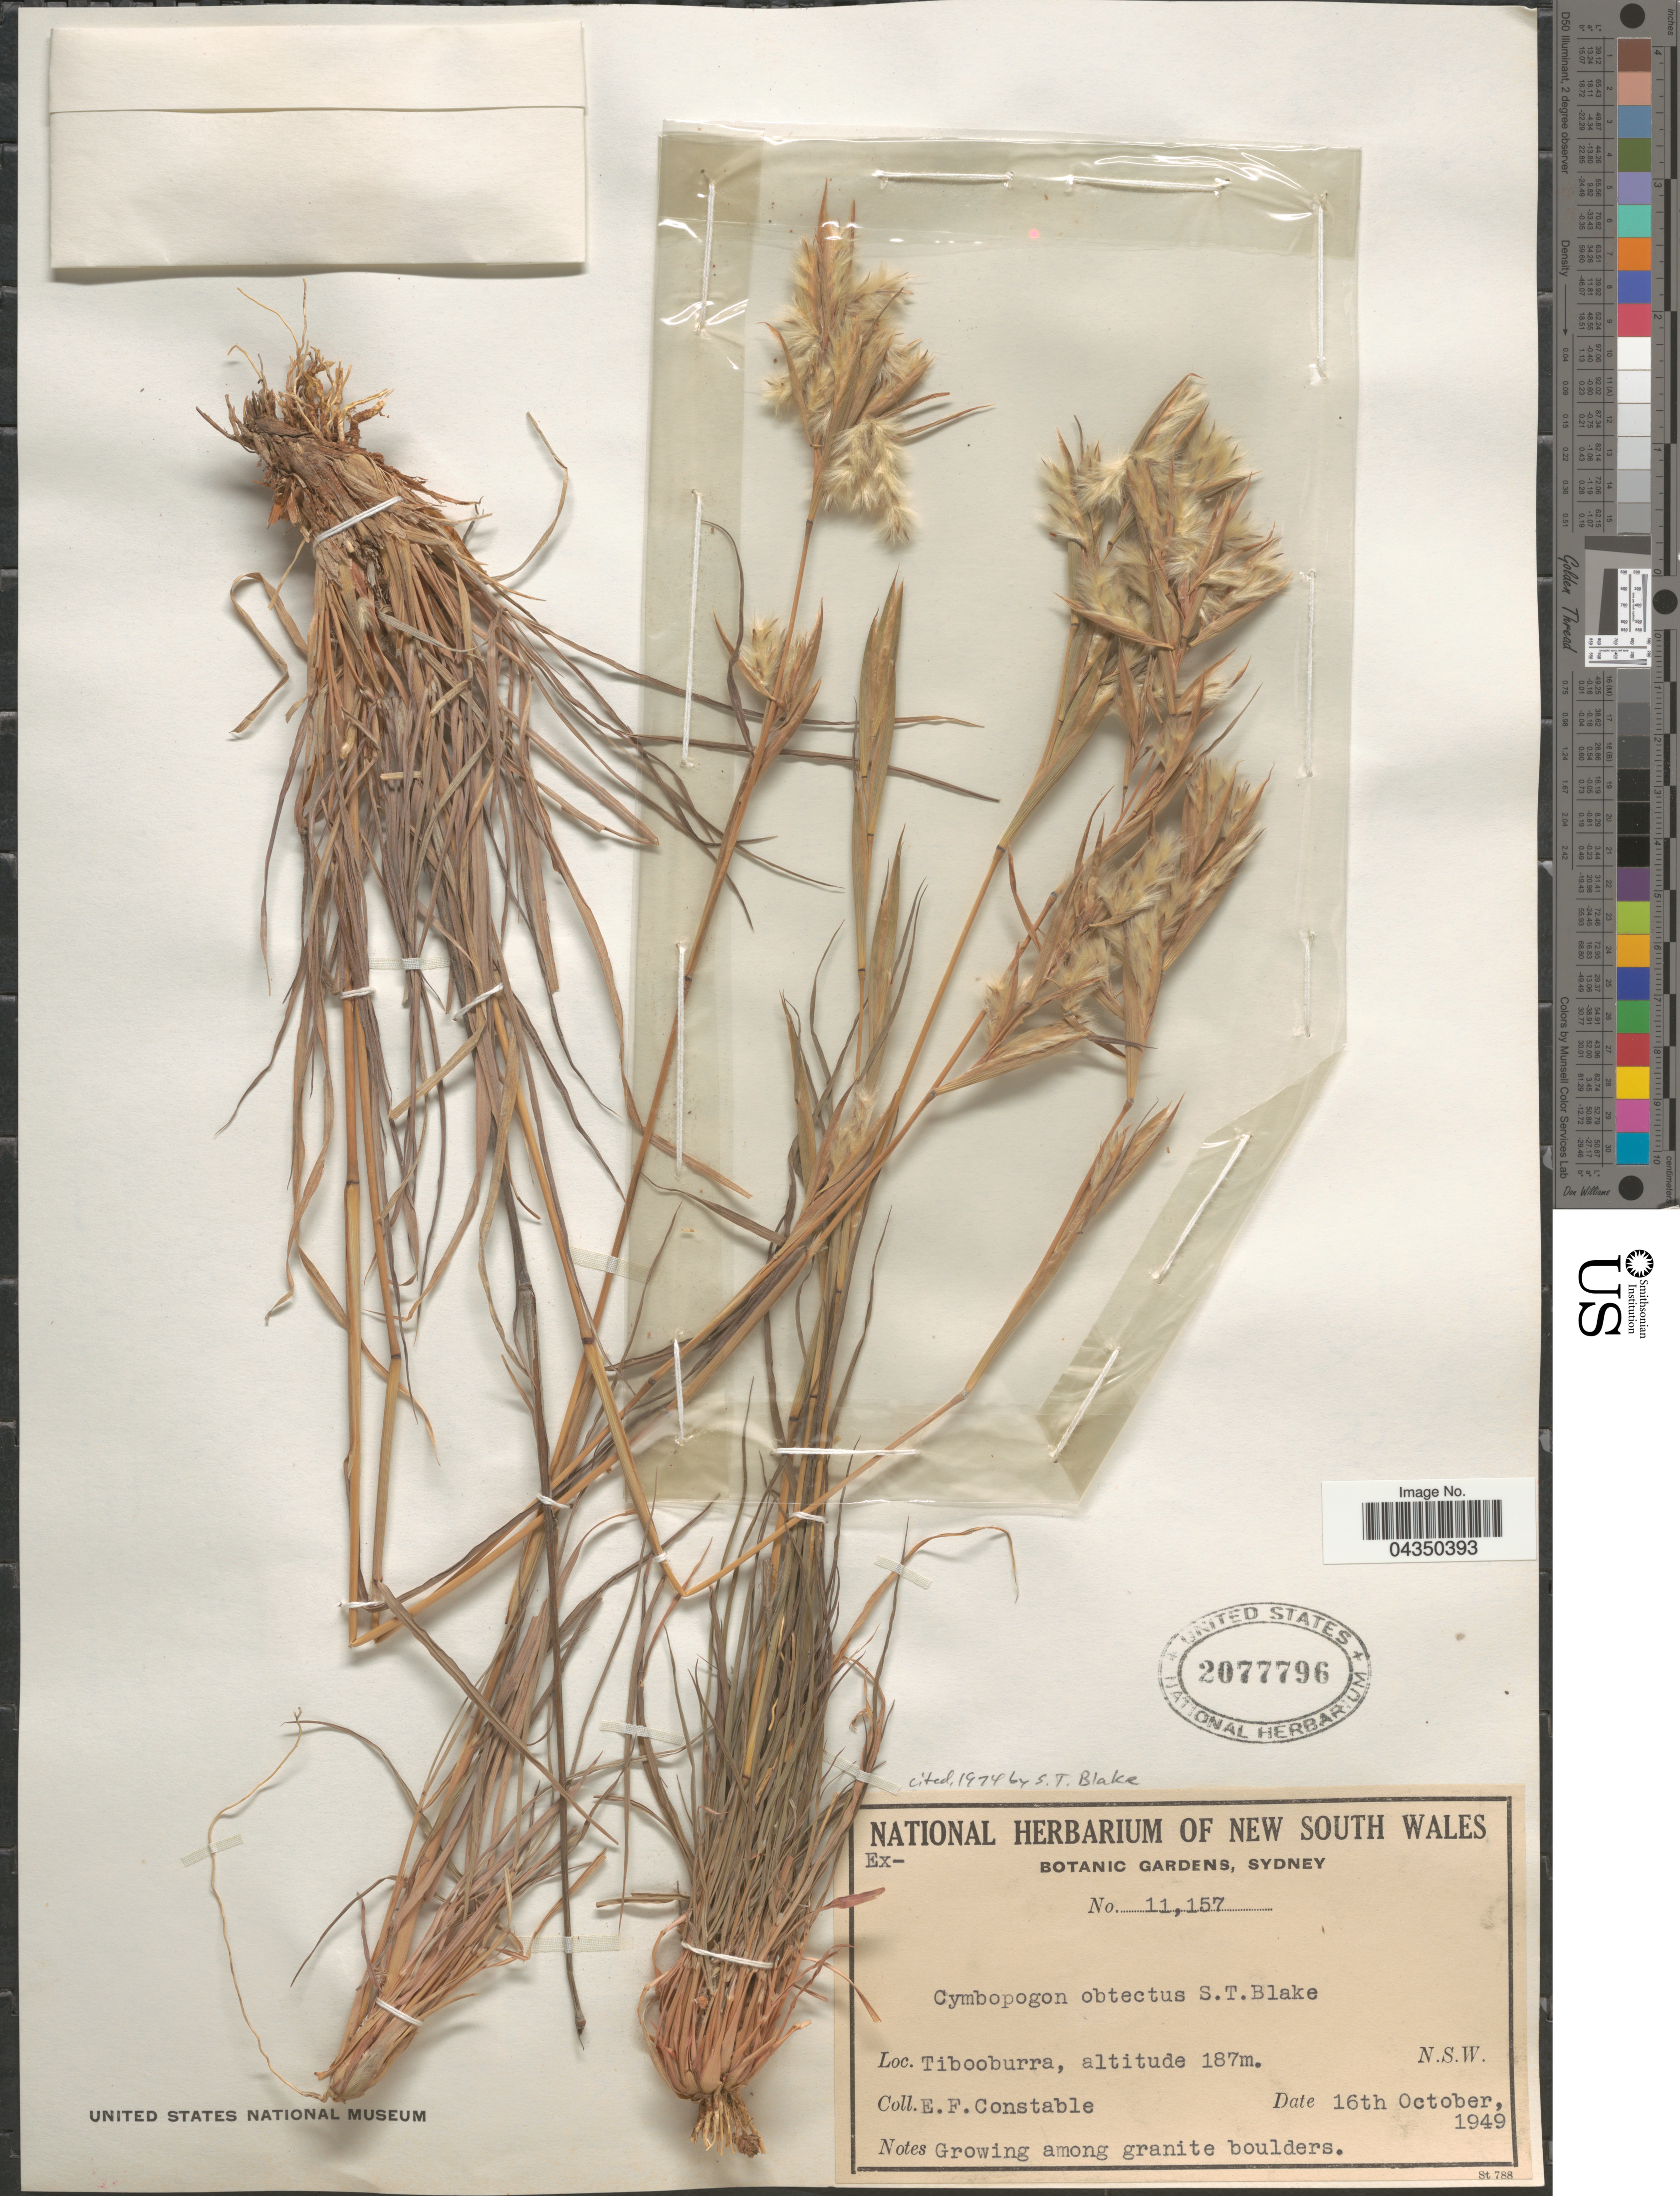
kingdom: Plantae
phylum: Tracheophyta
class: Liliopsida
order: Poales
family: Poaceae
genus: Cymbopogon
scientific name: Cymbopogon obtectus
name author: S.T. Blake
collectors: E. F. Constable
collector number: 11157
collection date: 1949-10-16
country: Australia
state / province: New South Wales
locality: Tibooburra.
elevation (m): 187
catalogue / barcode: US 2077796